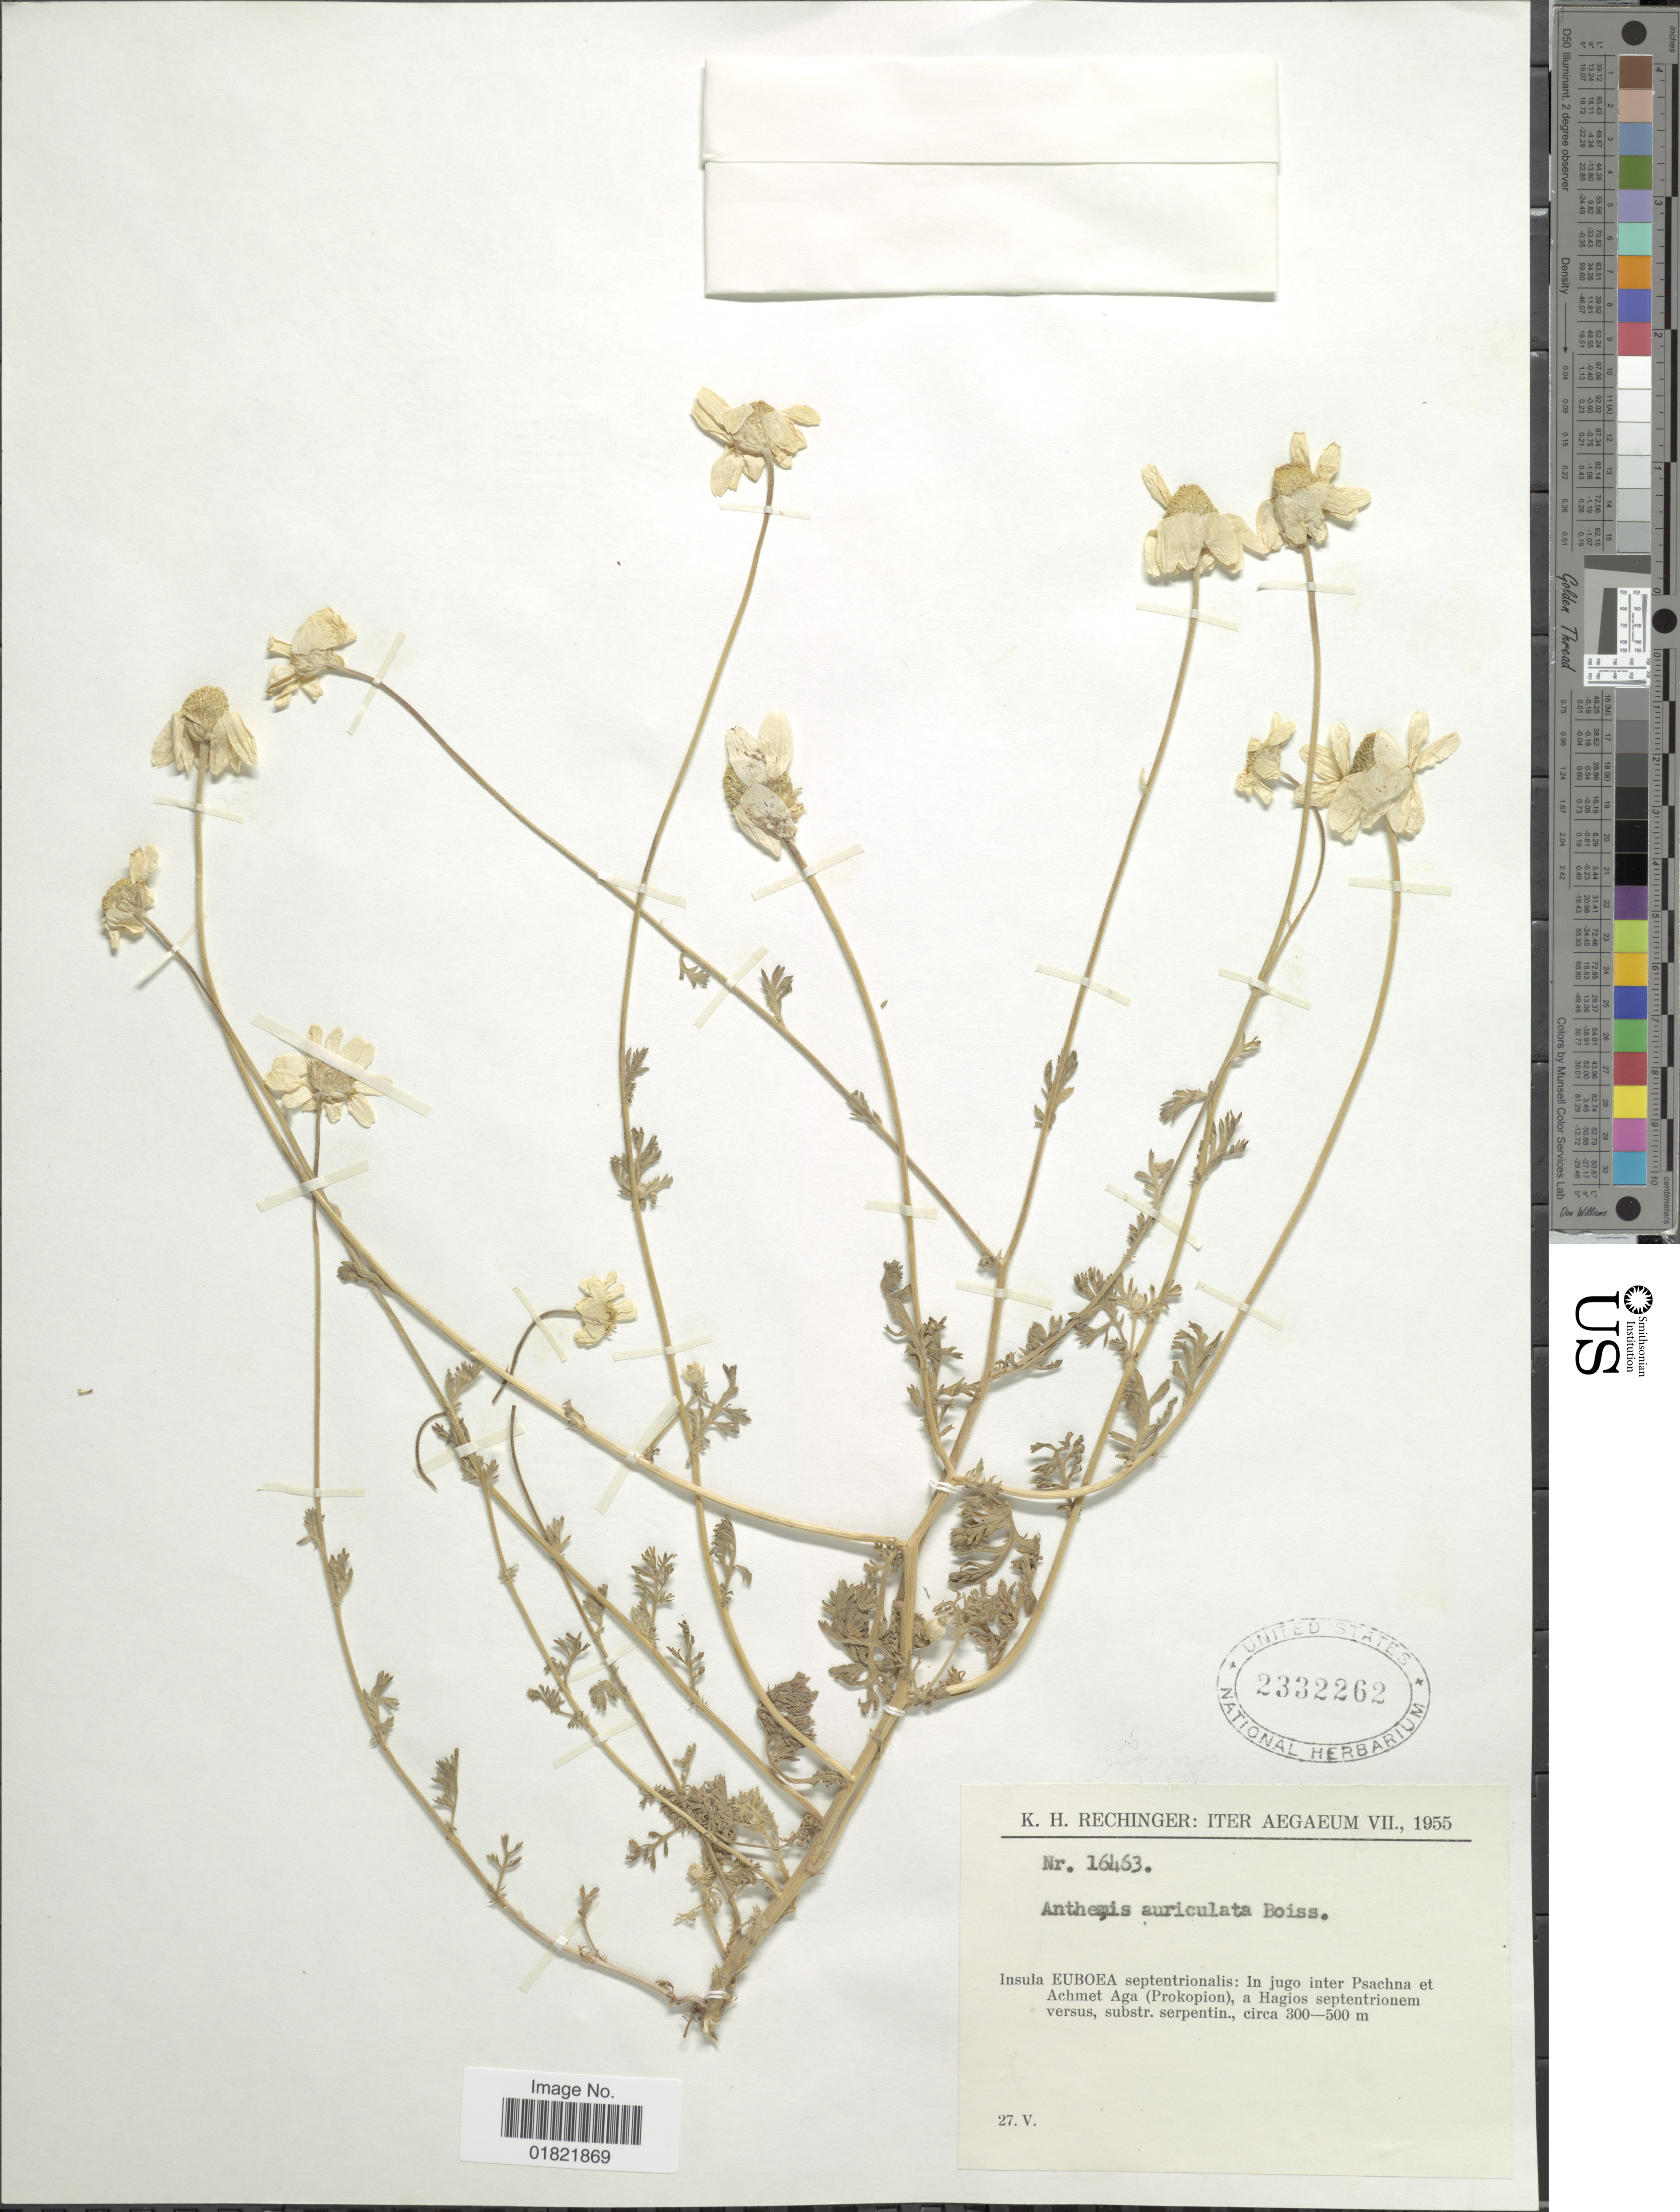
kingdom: Plantae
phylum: Tracheophyta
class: Magnoliopsida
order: Asterales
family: Asteraceae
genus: Anthemis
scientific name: Anthemis auriculata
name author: Boiss.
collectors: K. H. Rechinger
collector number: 16463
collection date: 1955-05-27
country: Greece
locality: Insula Euboea septentrionalis: In jugo inter Psachna et Achmet Aga (Prokopion), a Hagios septentrionem versus, substr. serpentin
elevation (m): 300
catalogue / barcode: US 2332262